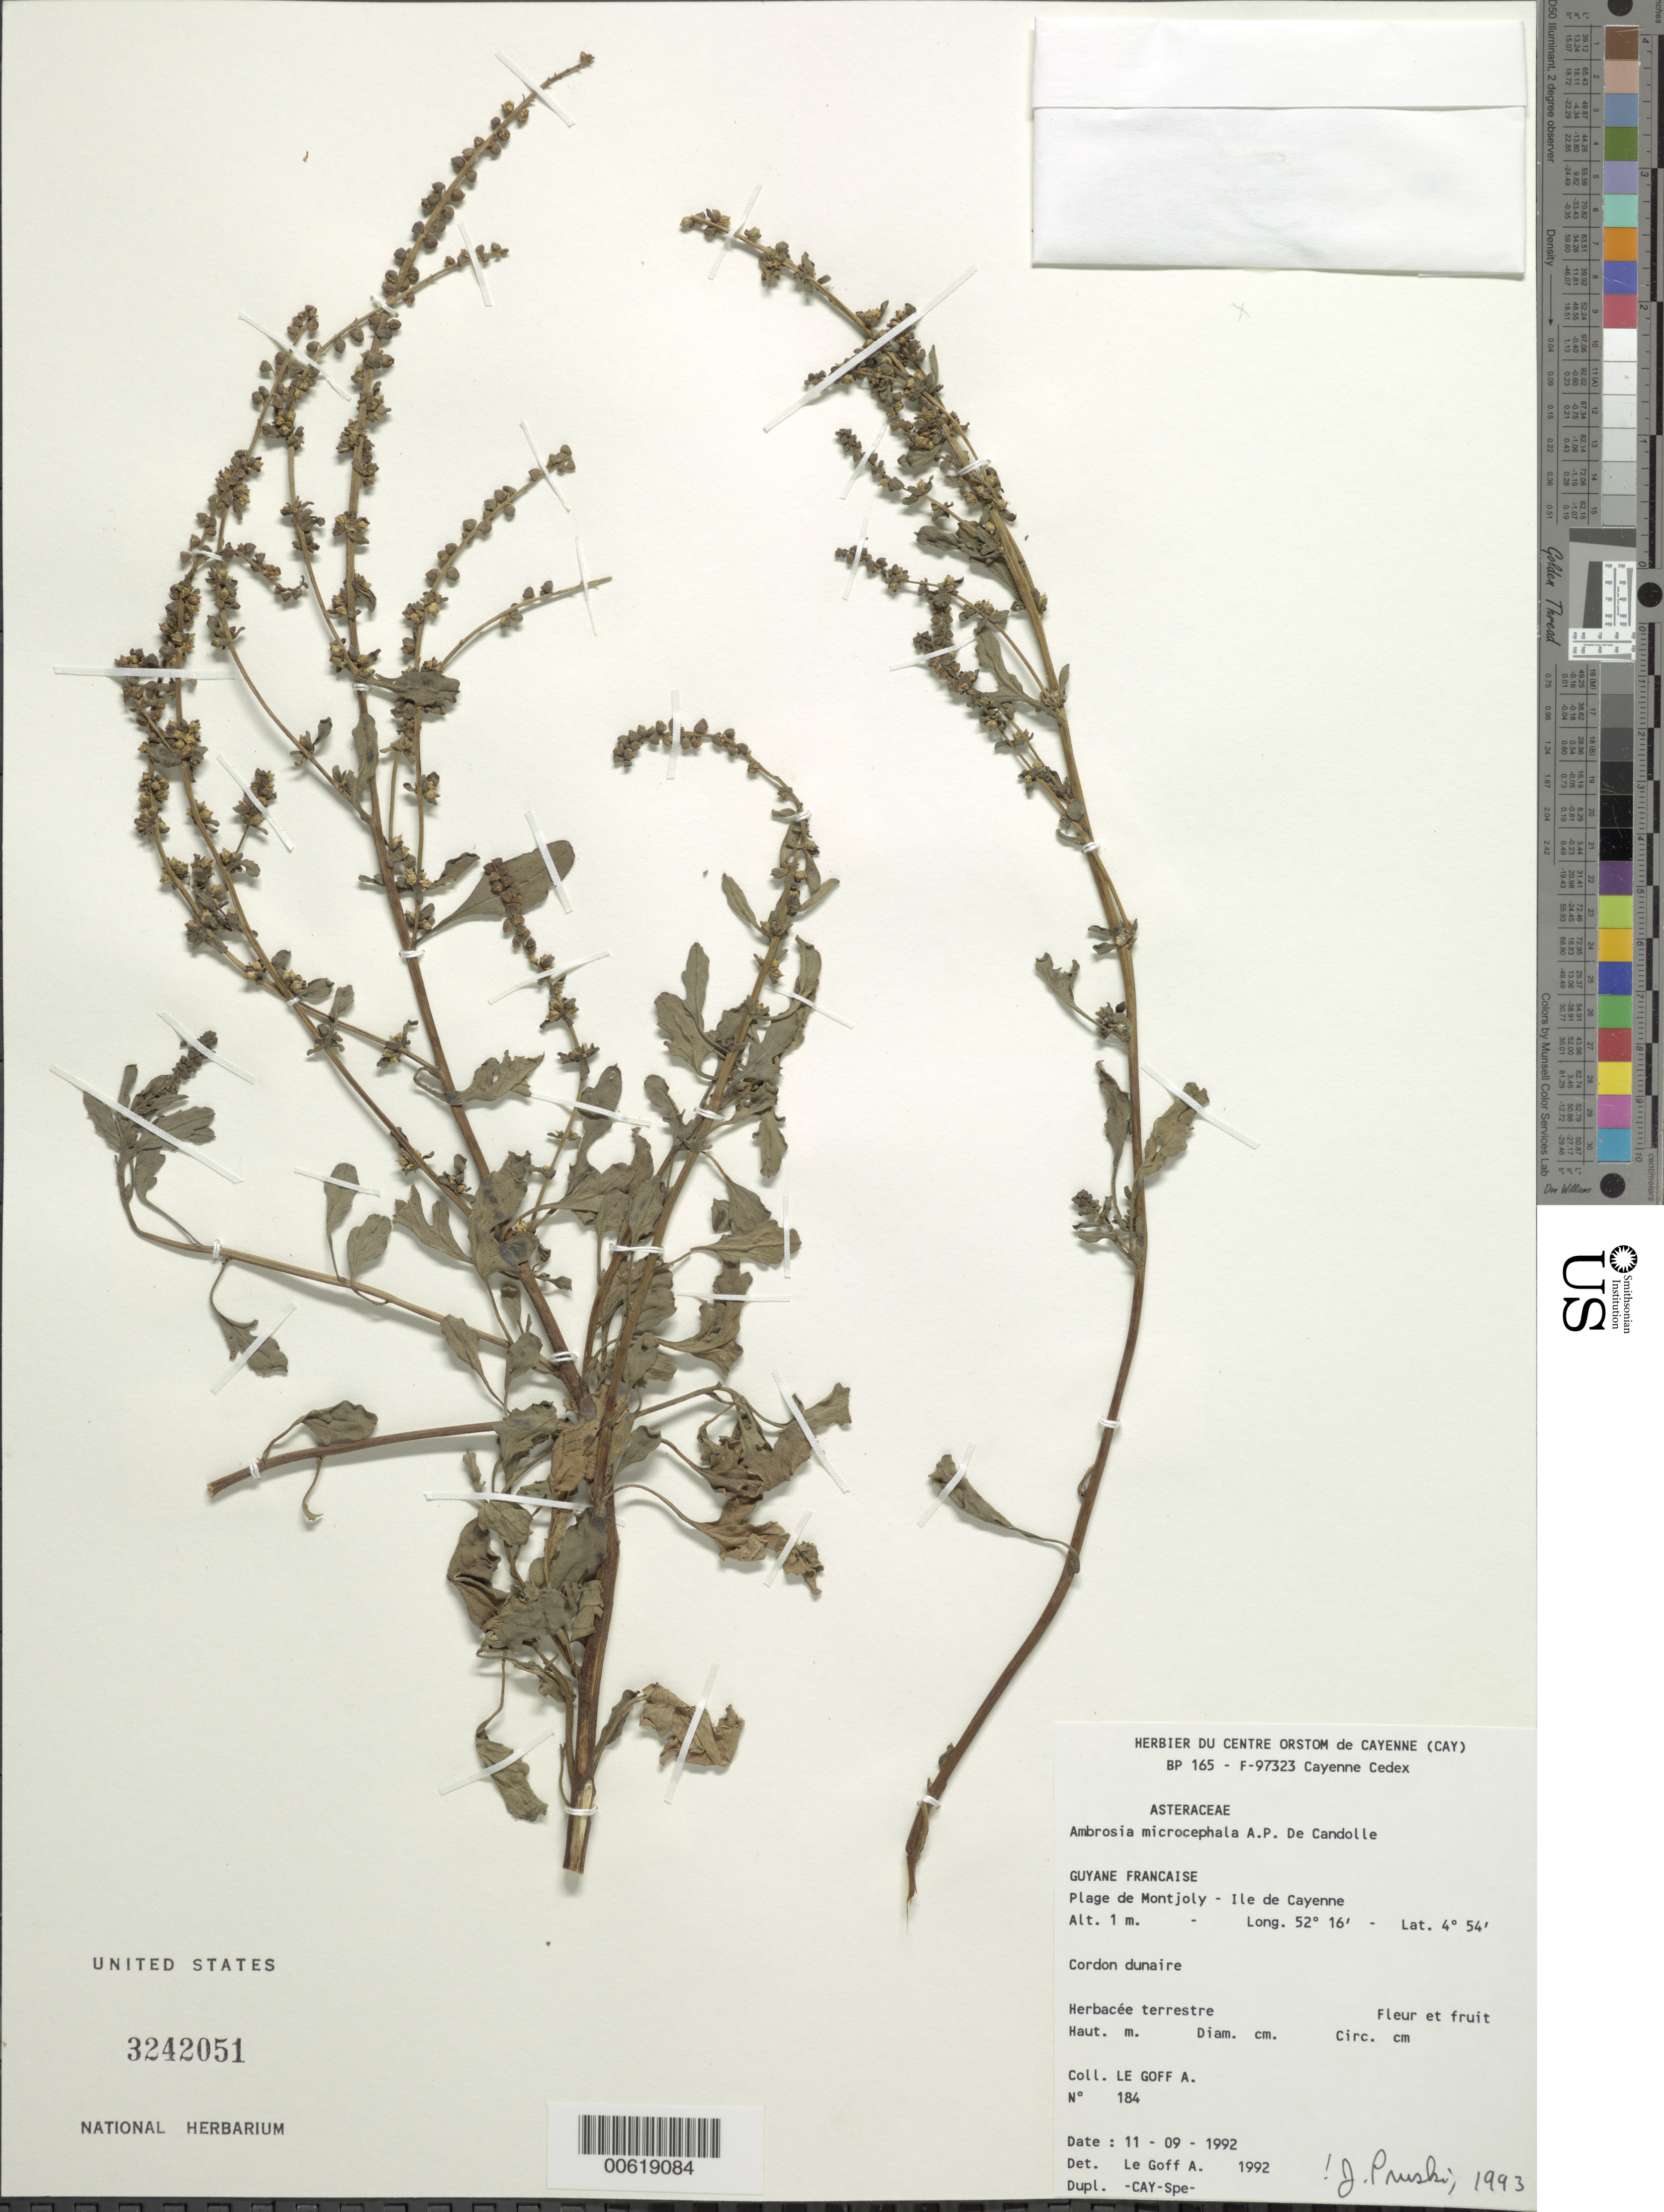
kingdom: Plantae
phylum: Tracheophyta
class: Magnoliopsida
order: Asterales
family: Asteraceae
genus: Ambrosia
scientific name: Ambrosia microcephala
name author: DC.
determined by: Le Goff, A.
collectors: A. Le Goff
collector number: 184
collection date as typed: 11-Sep-92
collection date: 1992-09-11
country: French Guiana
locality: Plage de Montjoly, Ile de Cayenne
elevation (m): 1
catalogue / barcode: US 3242051